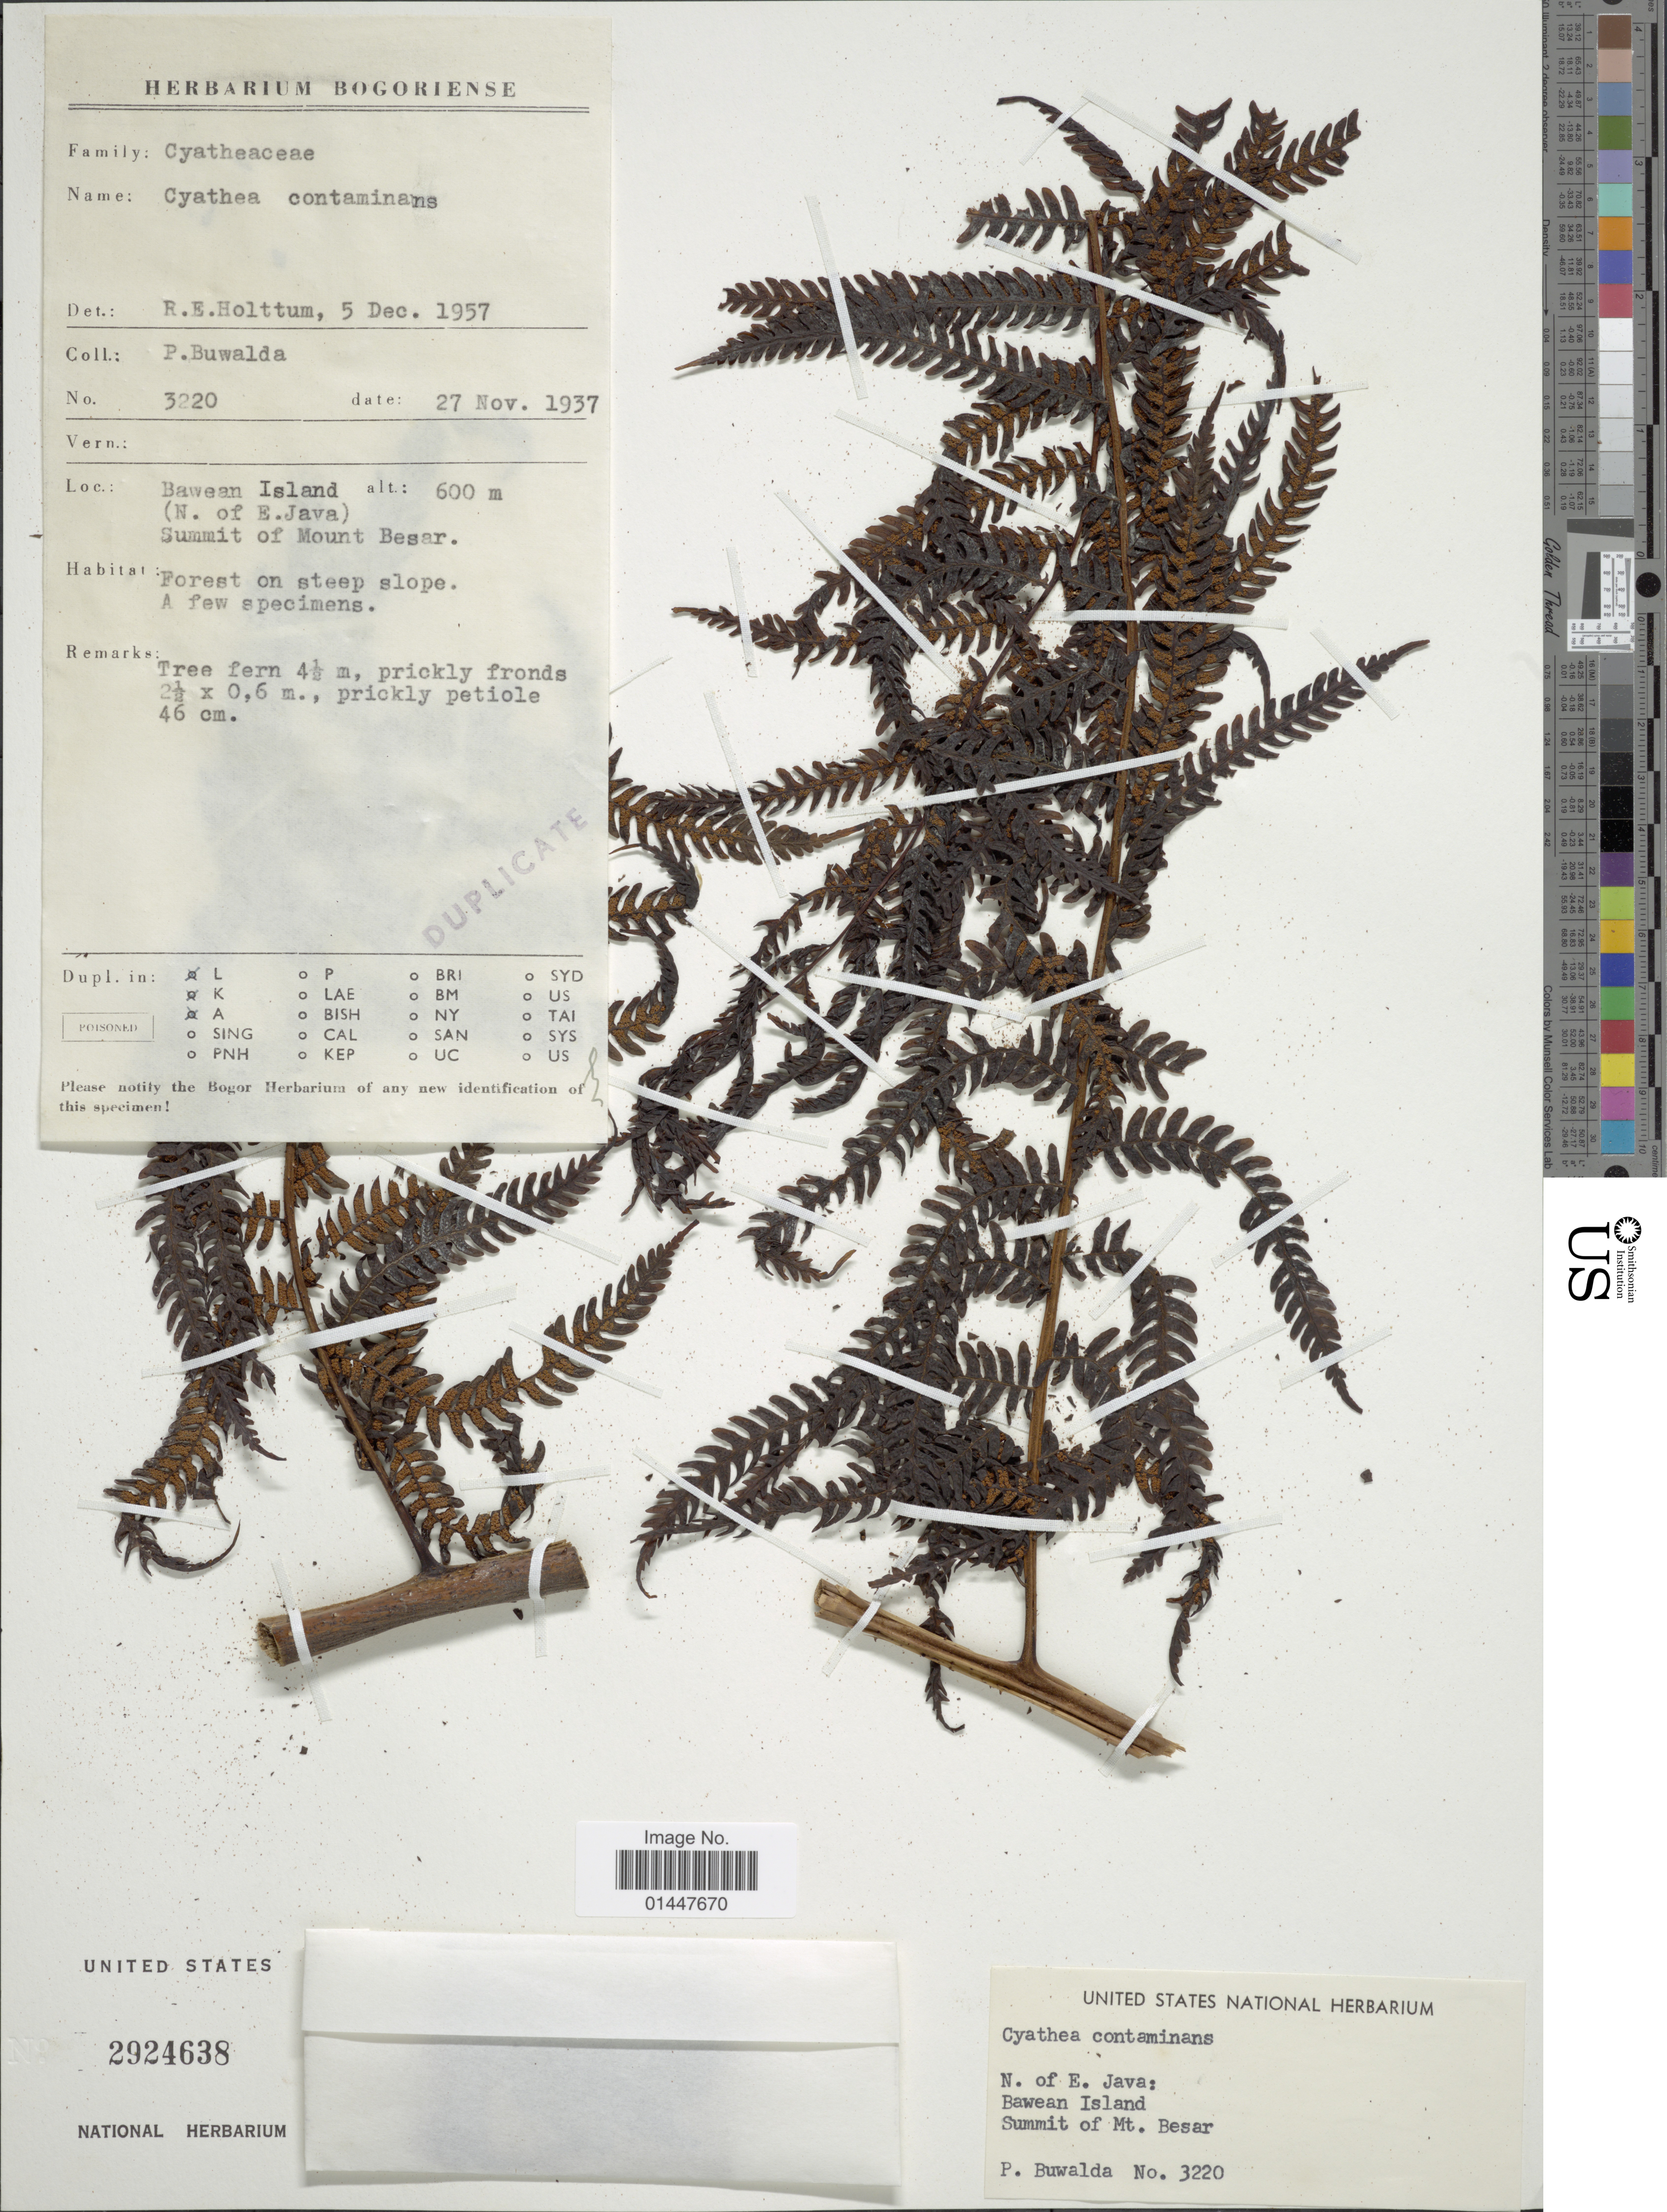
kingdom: Plantae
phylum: Tracheophyta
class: Polypodiopsida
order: Cyatheales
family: Cyatheaceae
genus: Sphaeropteris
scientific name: Sphaeropteris glauca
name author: (Blume) R.M. Tryon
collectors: P. Buwalda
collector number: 3220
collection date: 1937-11-27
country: Indonesia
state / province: Java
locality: Bawean Island. (N. of E. Java). Summit of Mount Besar.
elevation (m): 600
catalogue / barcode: US 2924638